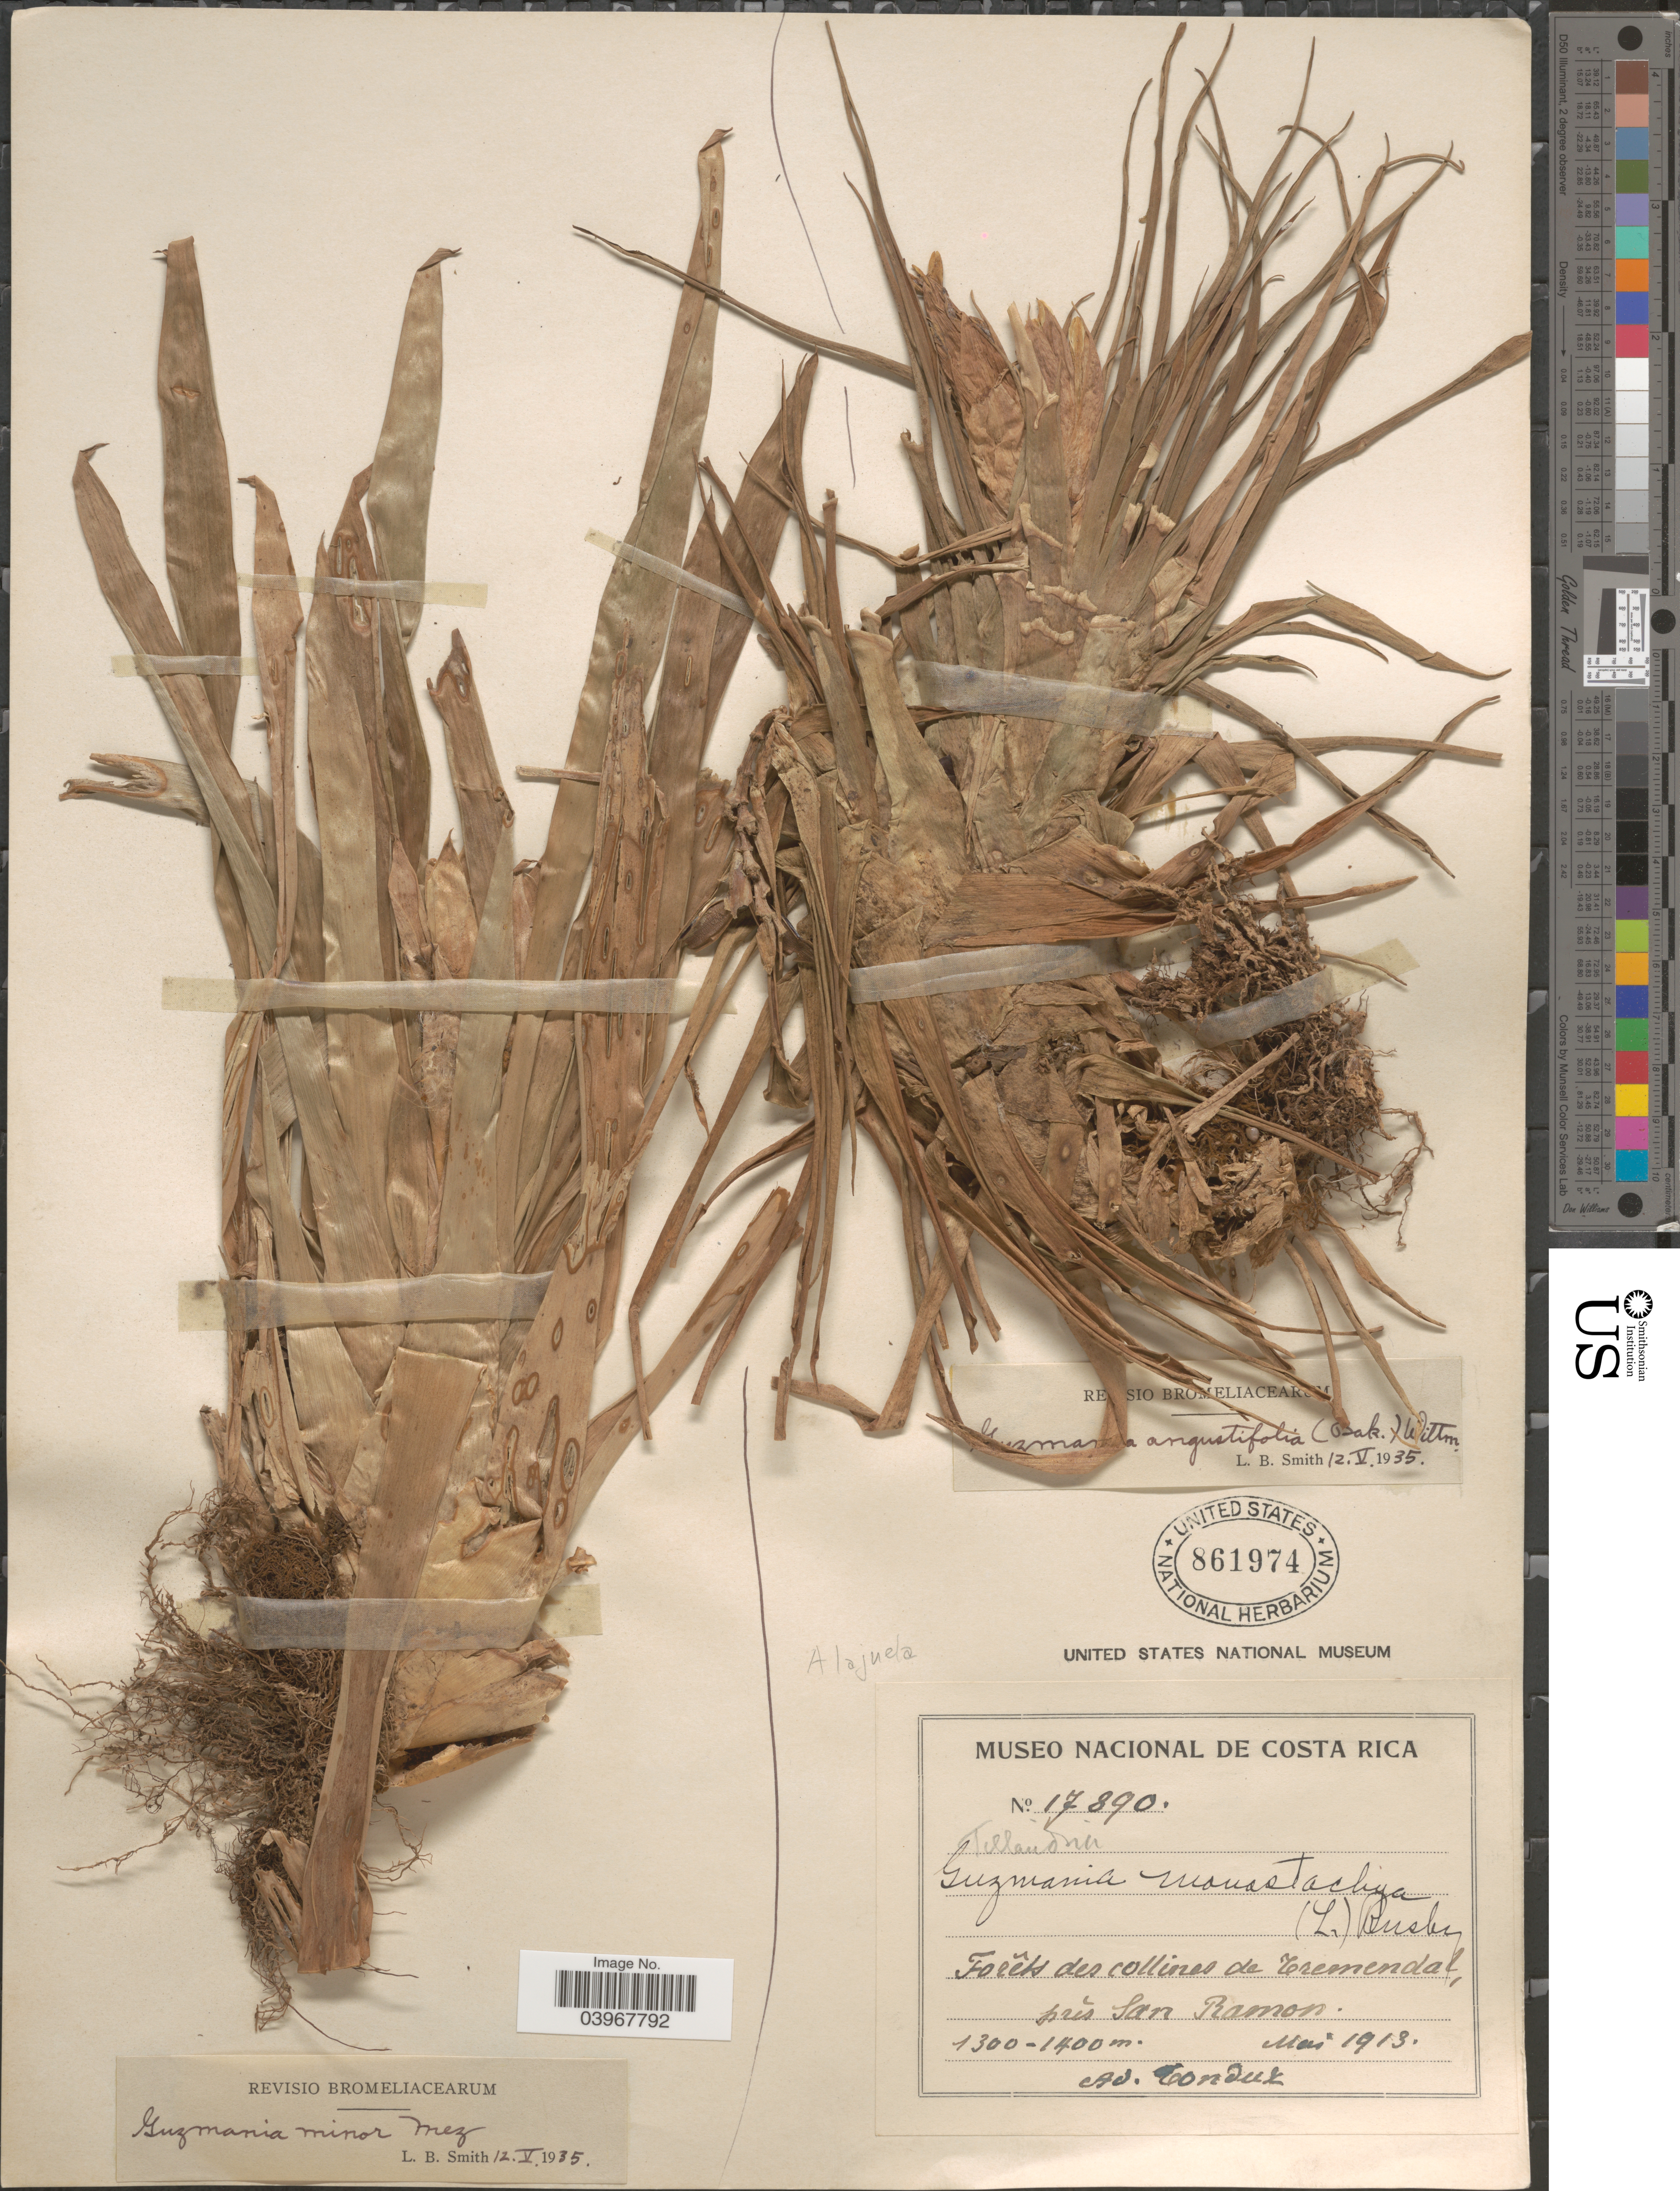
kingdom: Plantae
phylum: Tracheophyta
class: Liliopsida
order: Poales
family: Bromeliaceae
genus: Guzmania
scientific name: Guzmania angustifolia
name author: (Baker) Wittm.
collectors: A. Tonduz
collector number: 17890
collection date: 1913-05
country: Costa Rica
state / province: Alajuela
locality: Forêts des collines de Tremendal, près San Ramon.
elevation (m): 1300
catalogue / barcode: US 861974